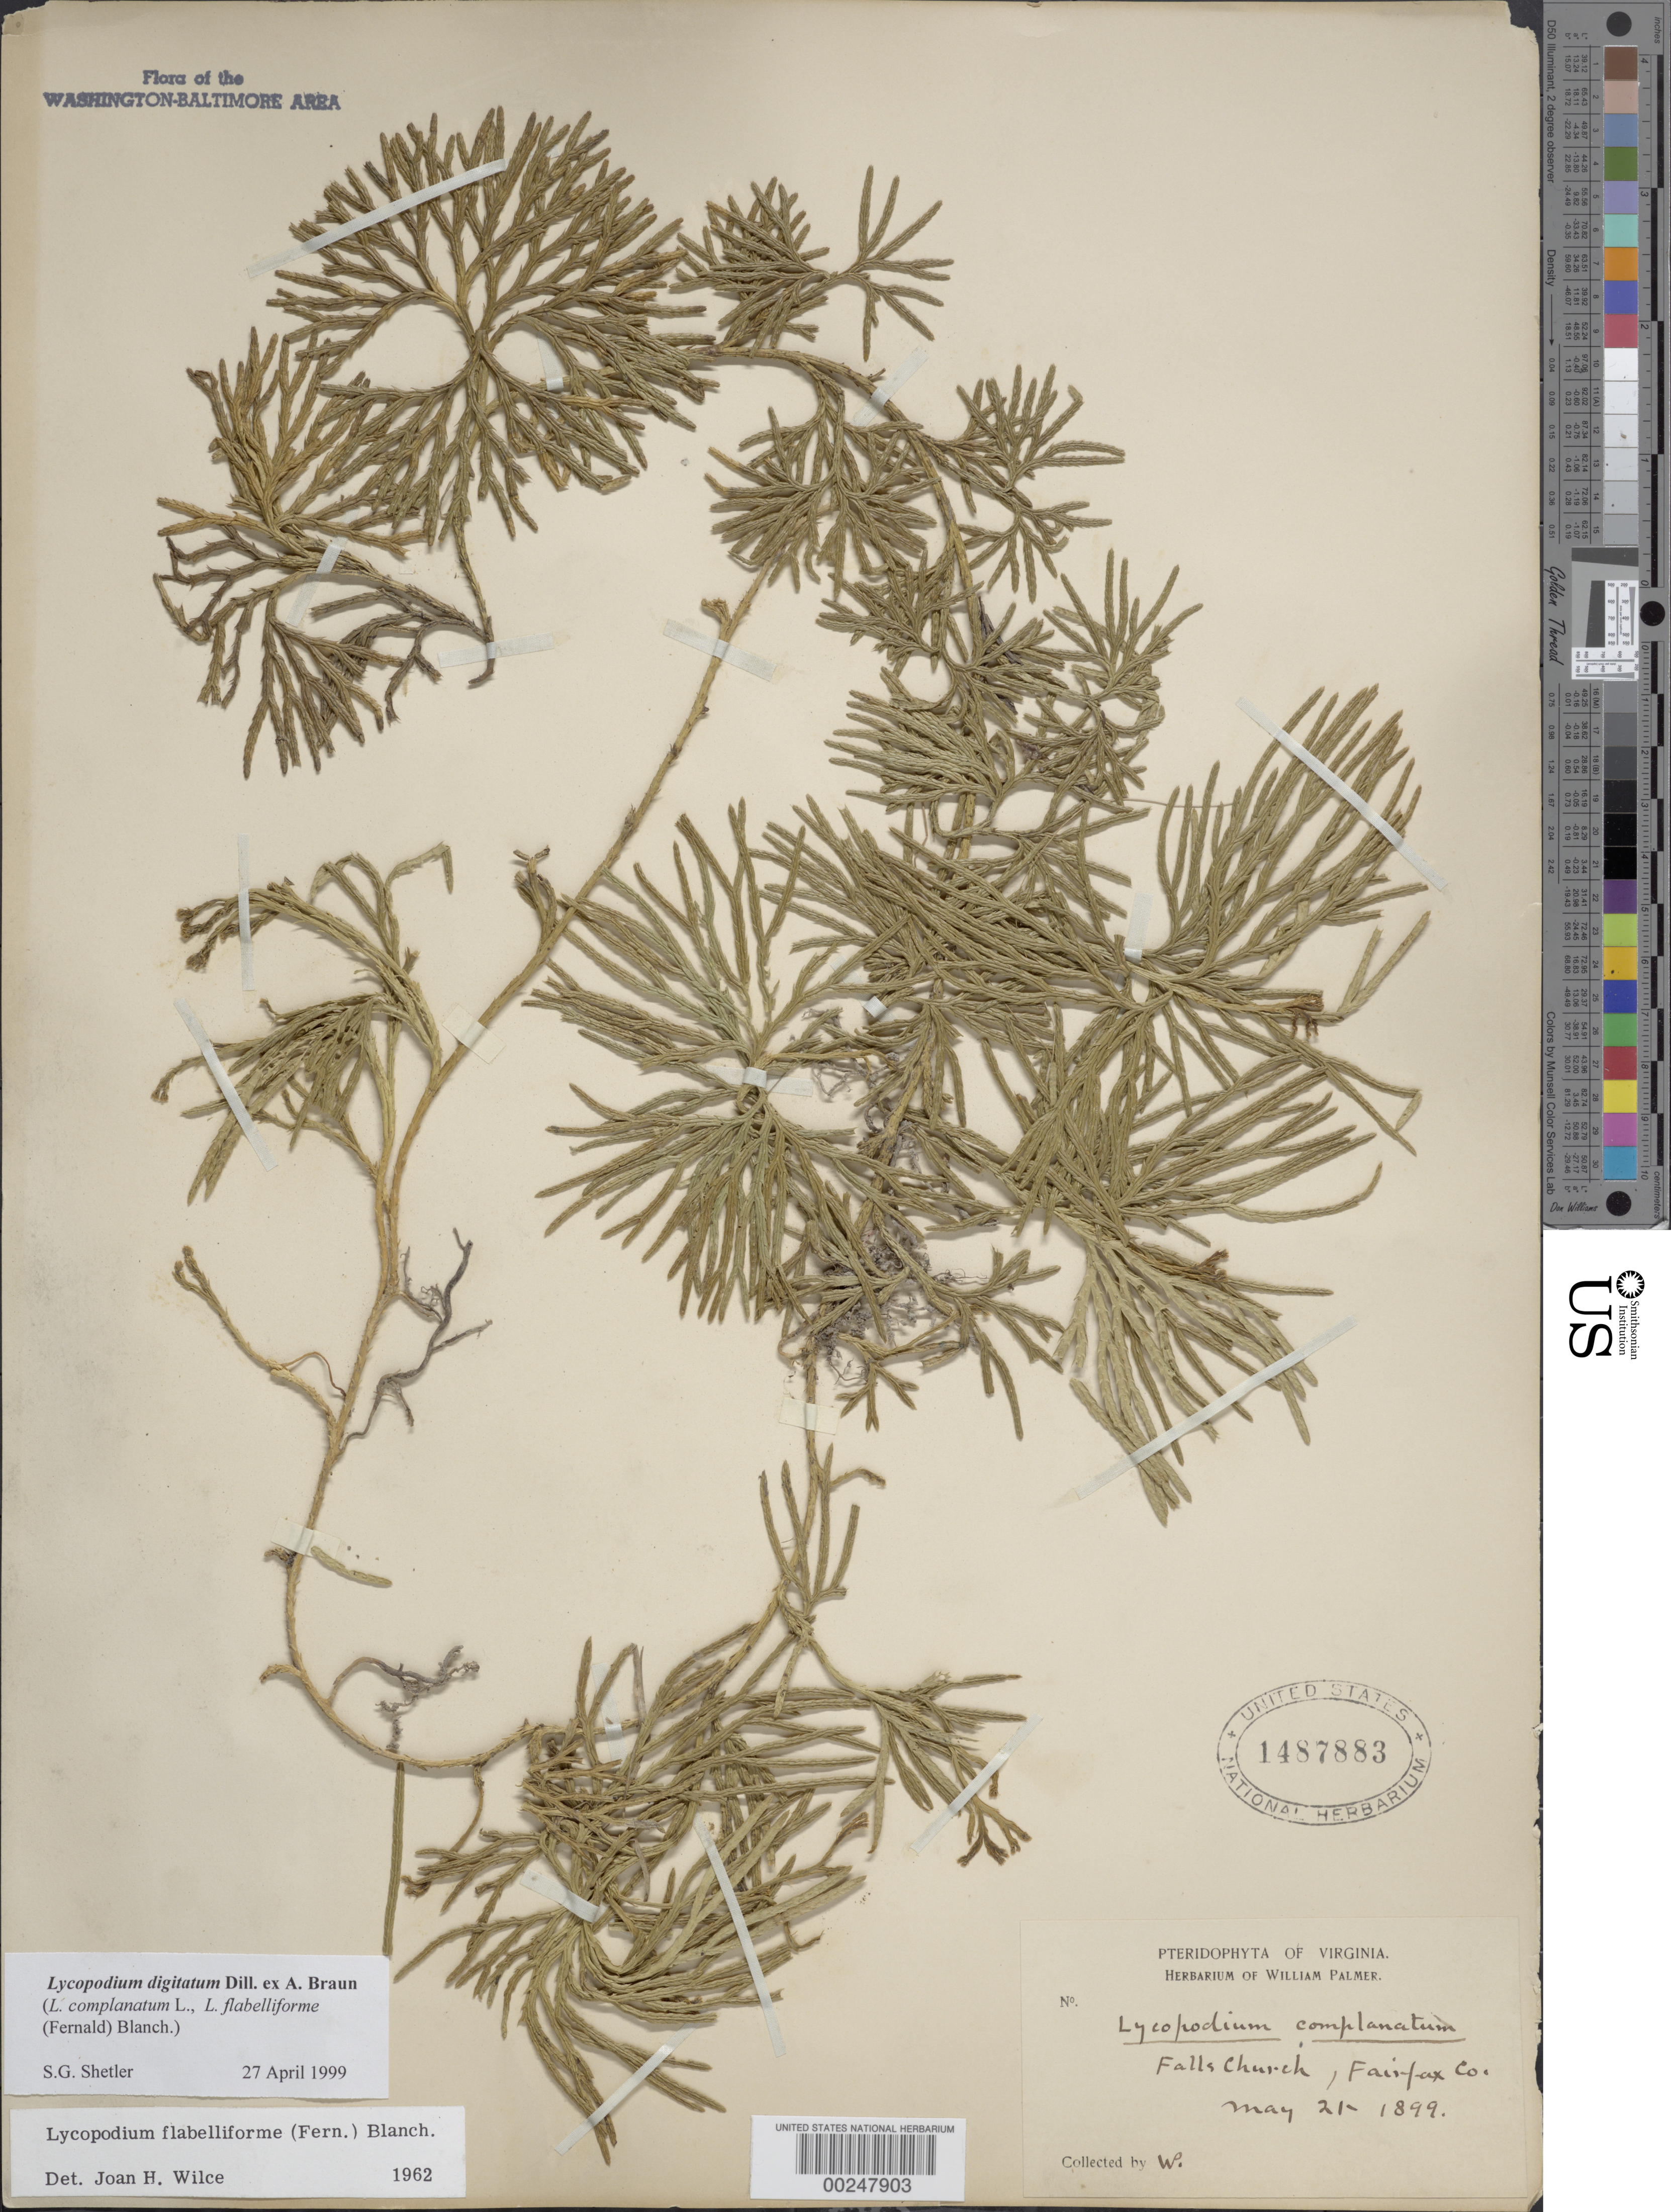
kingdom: Plantae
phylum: Tracheophyta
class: Lycopodiopsida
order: Lycopodiales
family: Lycopodiaceae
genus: Diphasiastrum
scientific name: Diphasiastrum digitatum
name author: (Dill. ex A. Braun) Holub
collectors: W. Palmer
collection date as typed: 21 May 1899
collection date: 1899-05-21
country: United States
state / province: Virginia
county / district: Fairfax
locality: Falls Church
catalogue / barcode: US 1487883